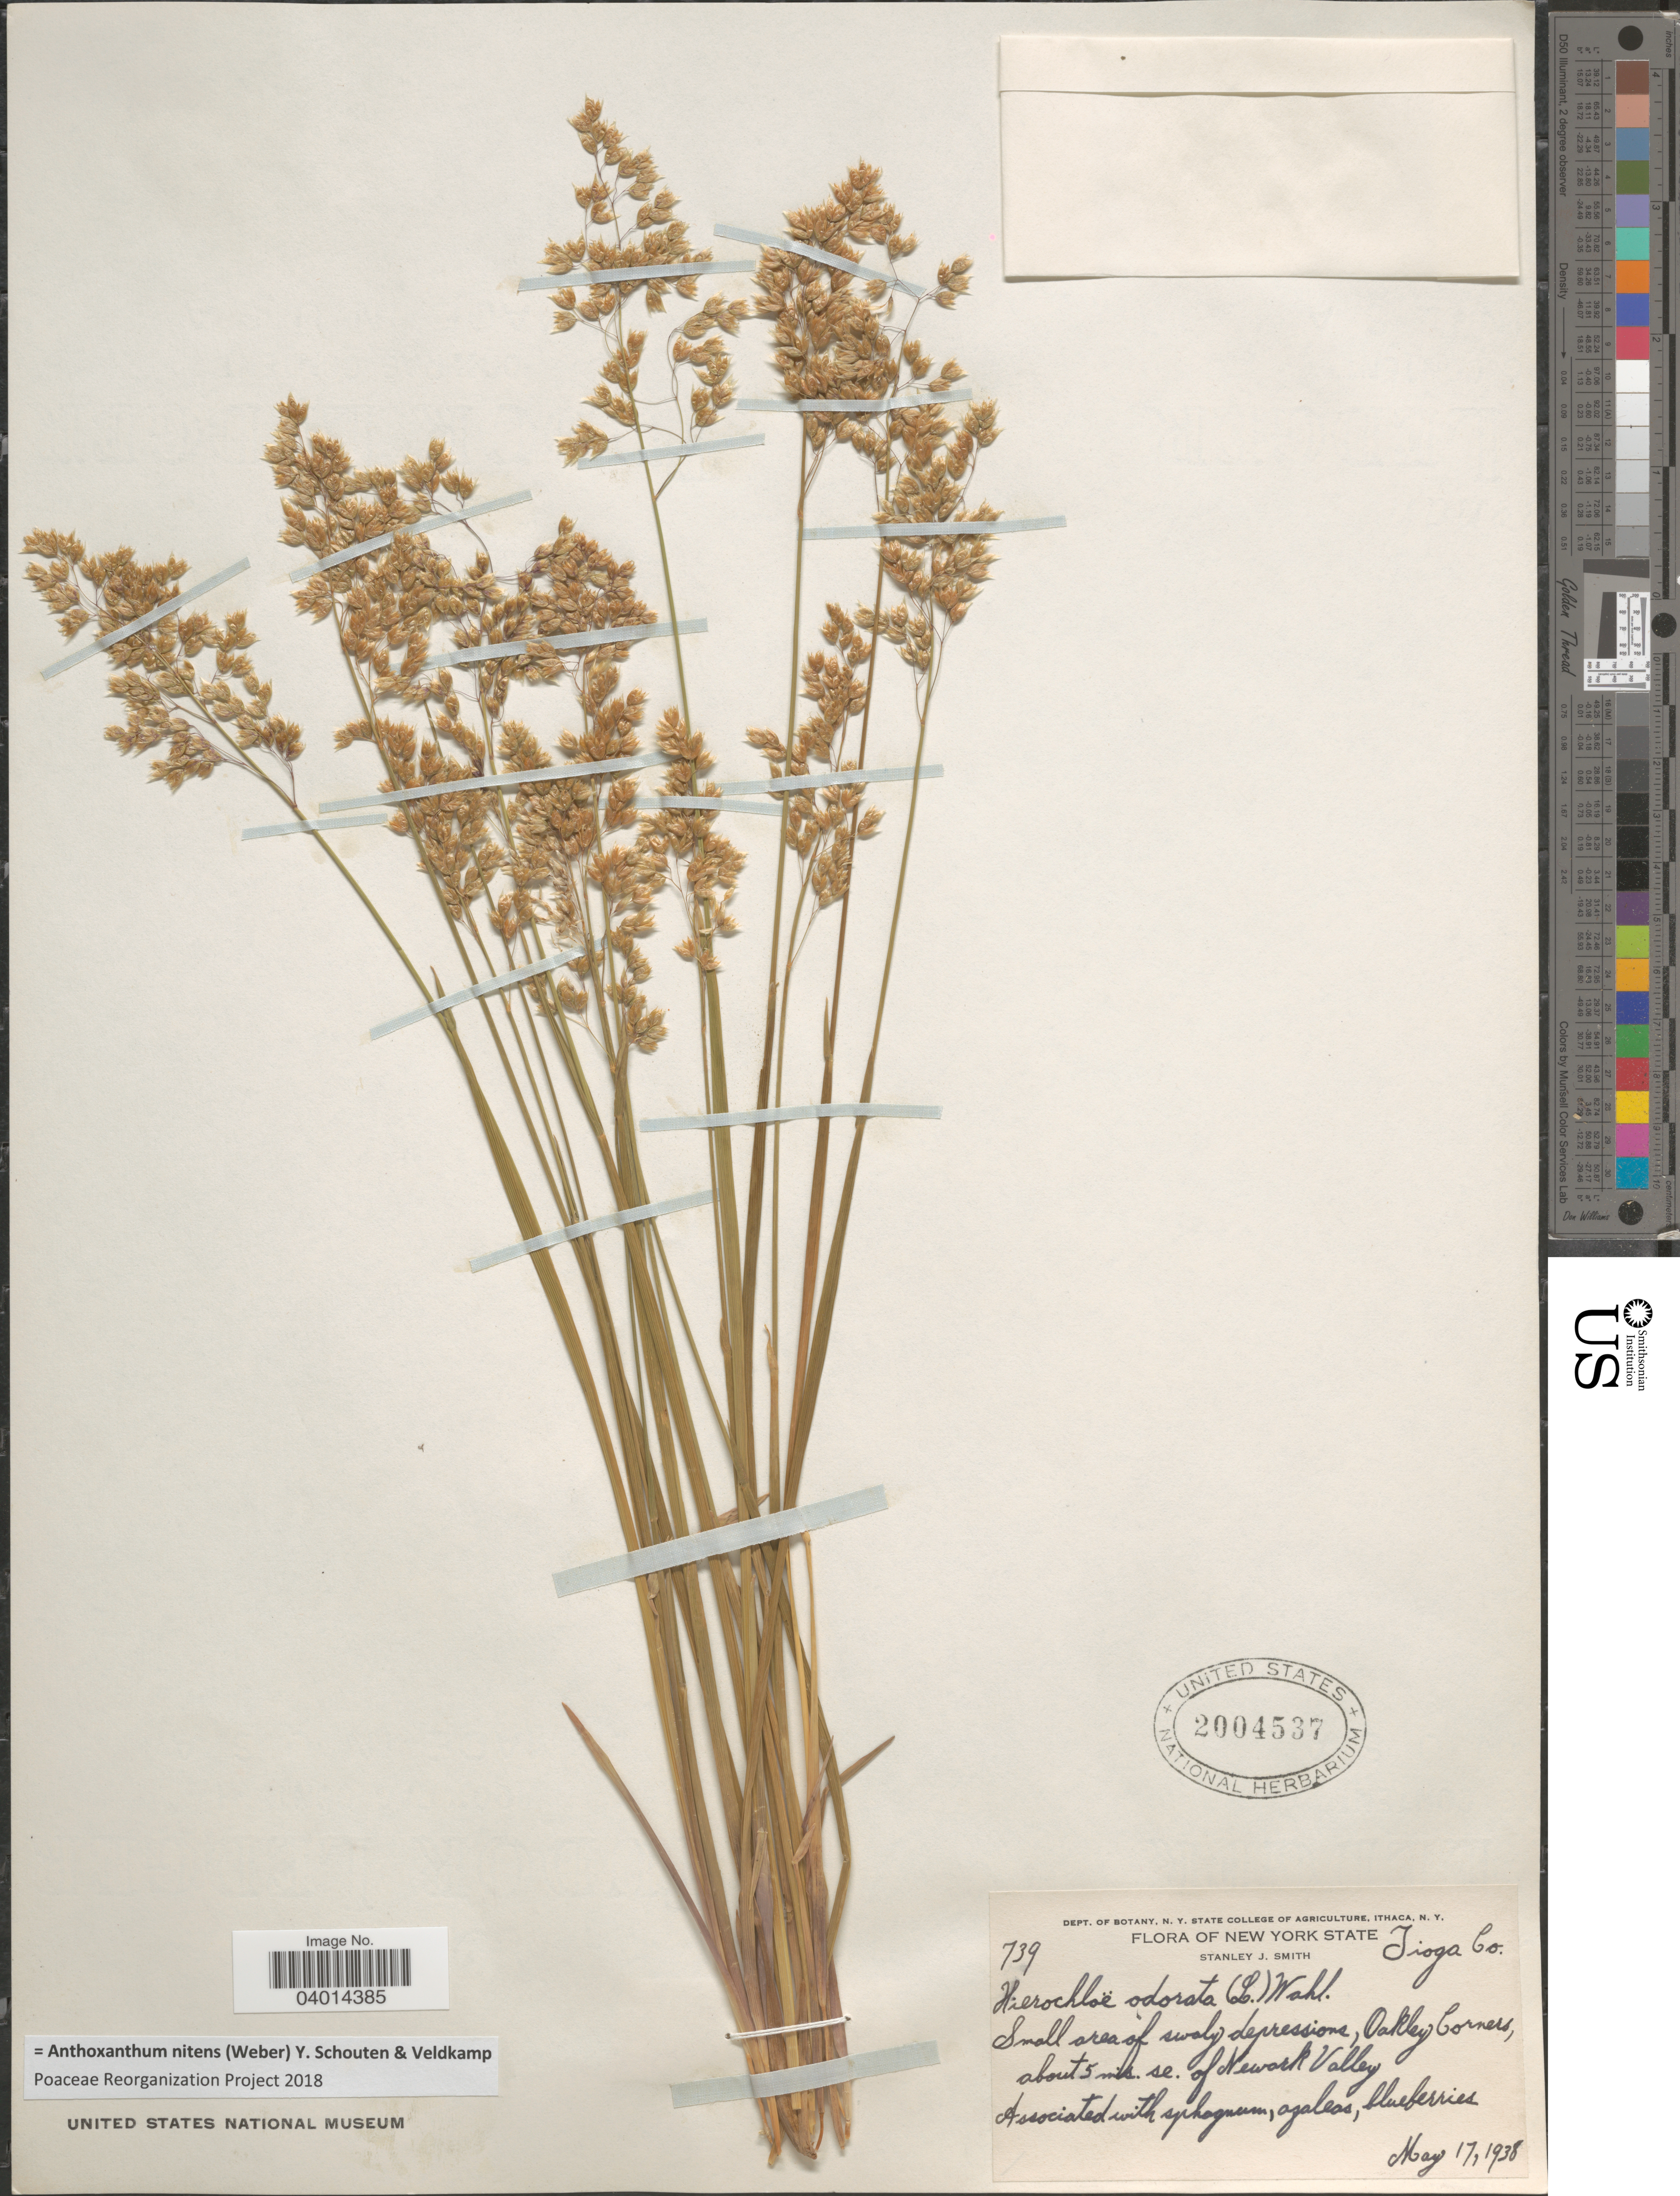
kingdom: Plantae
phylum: Tracheophyta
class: Liliopsida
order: Poales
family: Poaceae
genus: Anthoxanthum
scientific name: Anthoxanthum nitens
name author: (G.H. Weber) R.T.A. Schouten & Veldkamp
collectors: S. Smith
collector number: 739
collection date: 1938-05-17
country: United States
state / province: New York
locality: Tioga Co. Oakley Corners, about 5 mis. se. of Newark Valley.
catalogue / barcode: US 2004537